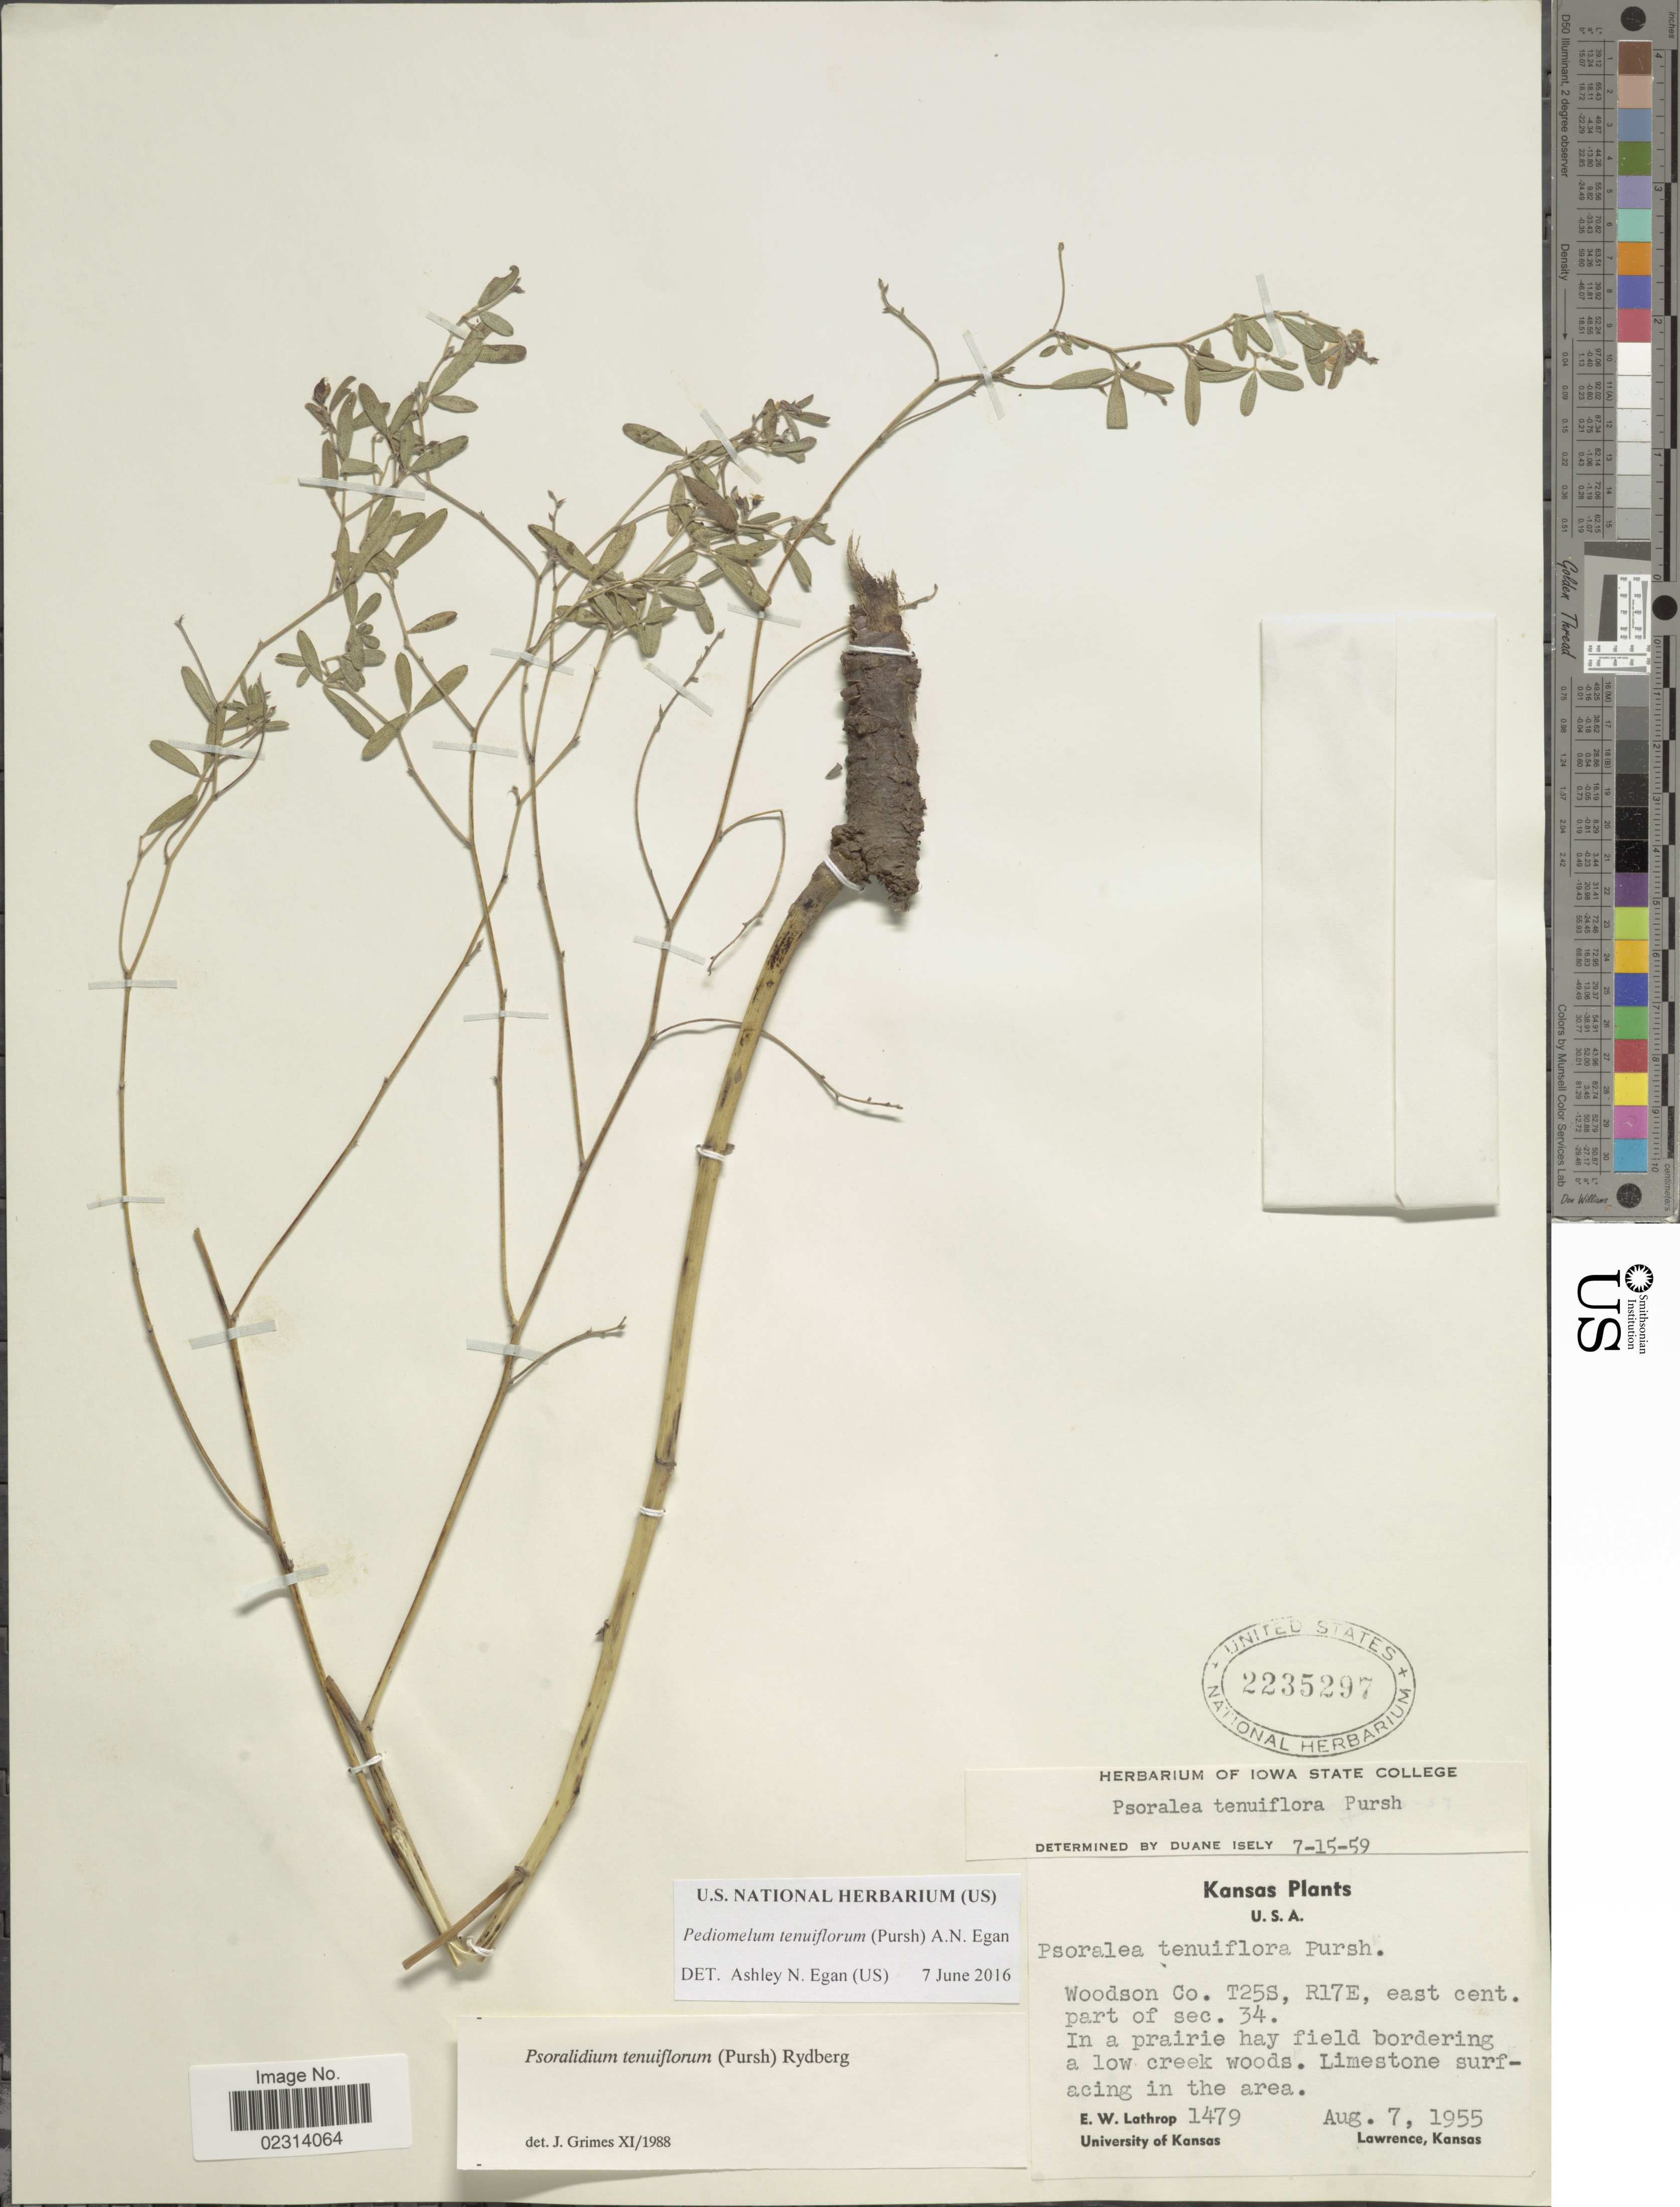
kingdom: Plantae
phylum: Tracheophyta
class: Magnoliopsida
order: Fabales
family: Fabaceae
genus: Psoralidium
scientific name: Psoralidium tenuiflorum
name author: (Pursh) Rydb.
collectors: E. W. Lathrop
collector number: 1479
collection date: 1955-09-07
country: United States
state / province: Kansas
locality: Woodson Co., T25S, R17E, east cent. part of sec. 34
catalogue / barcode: US 2235297